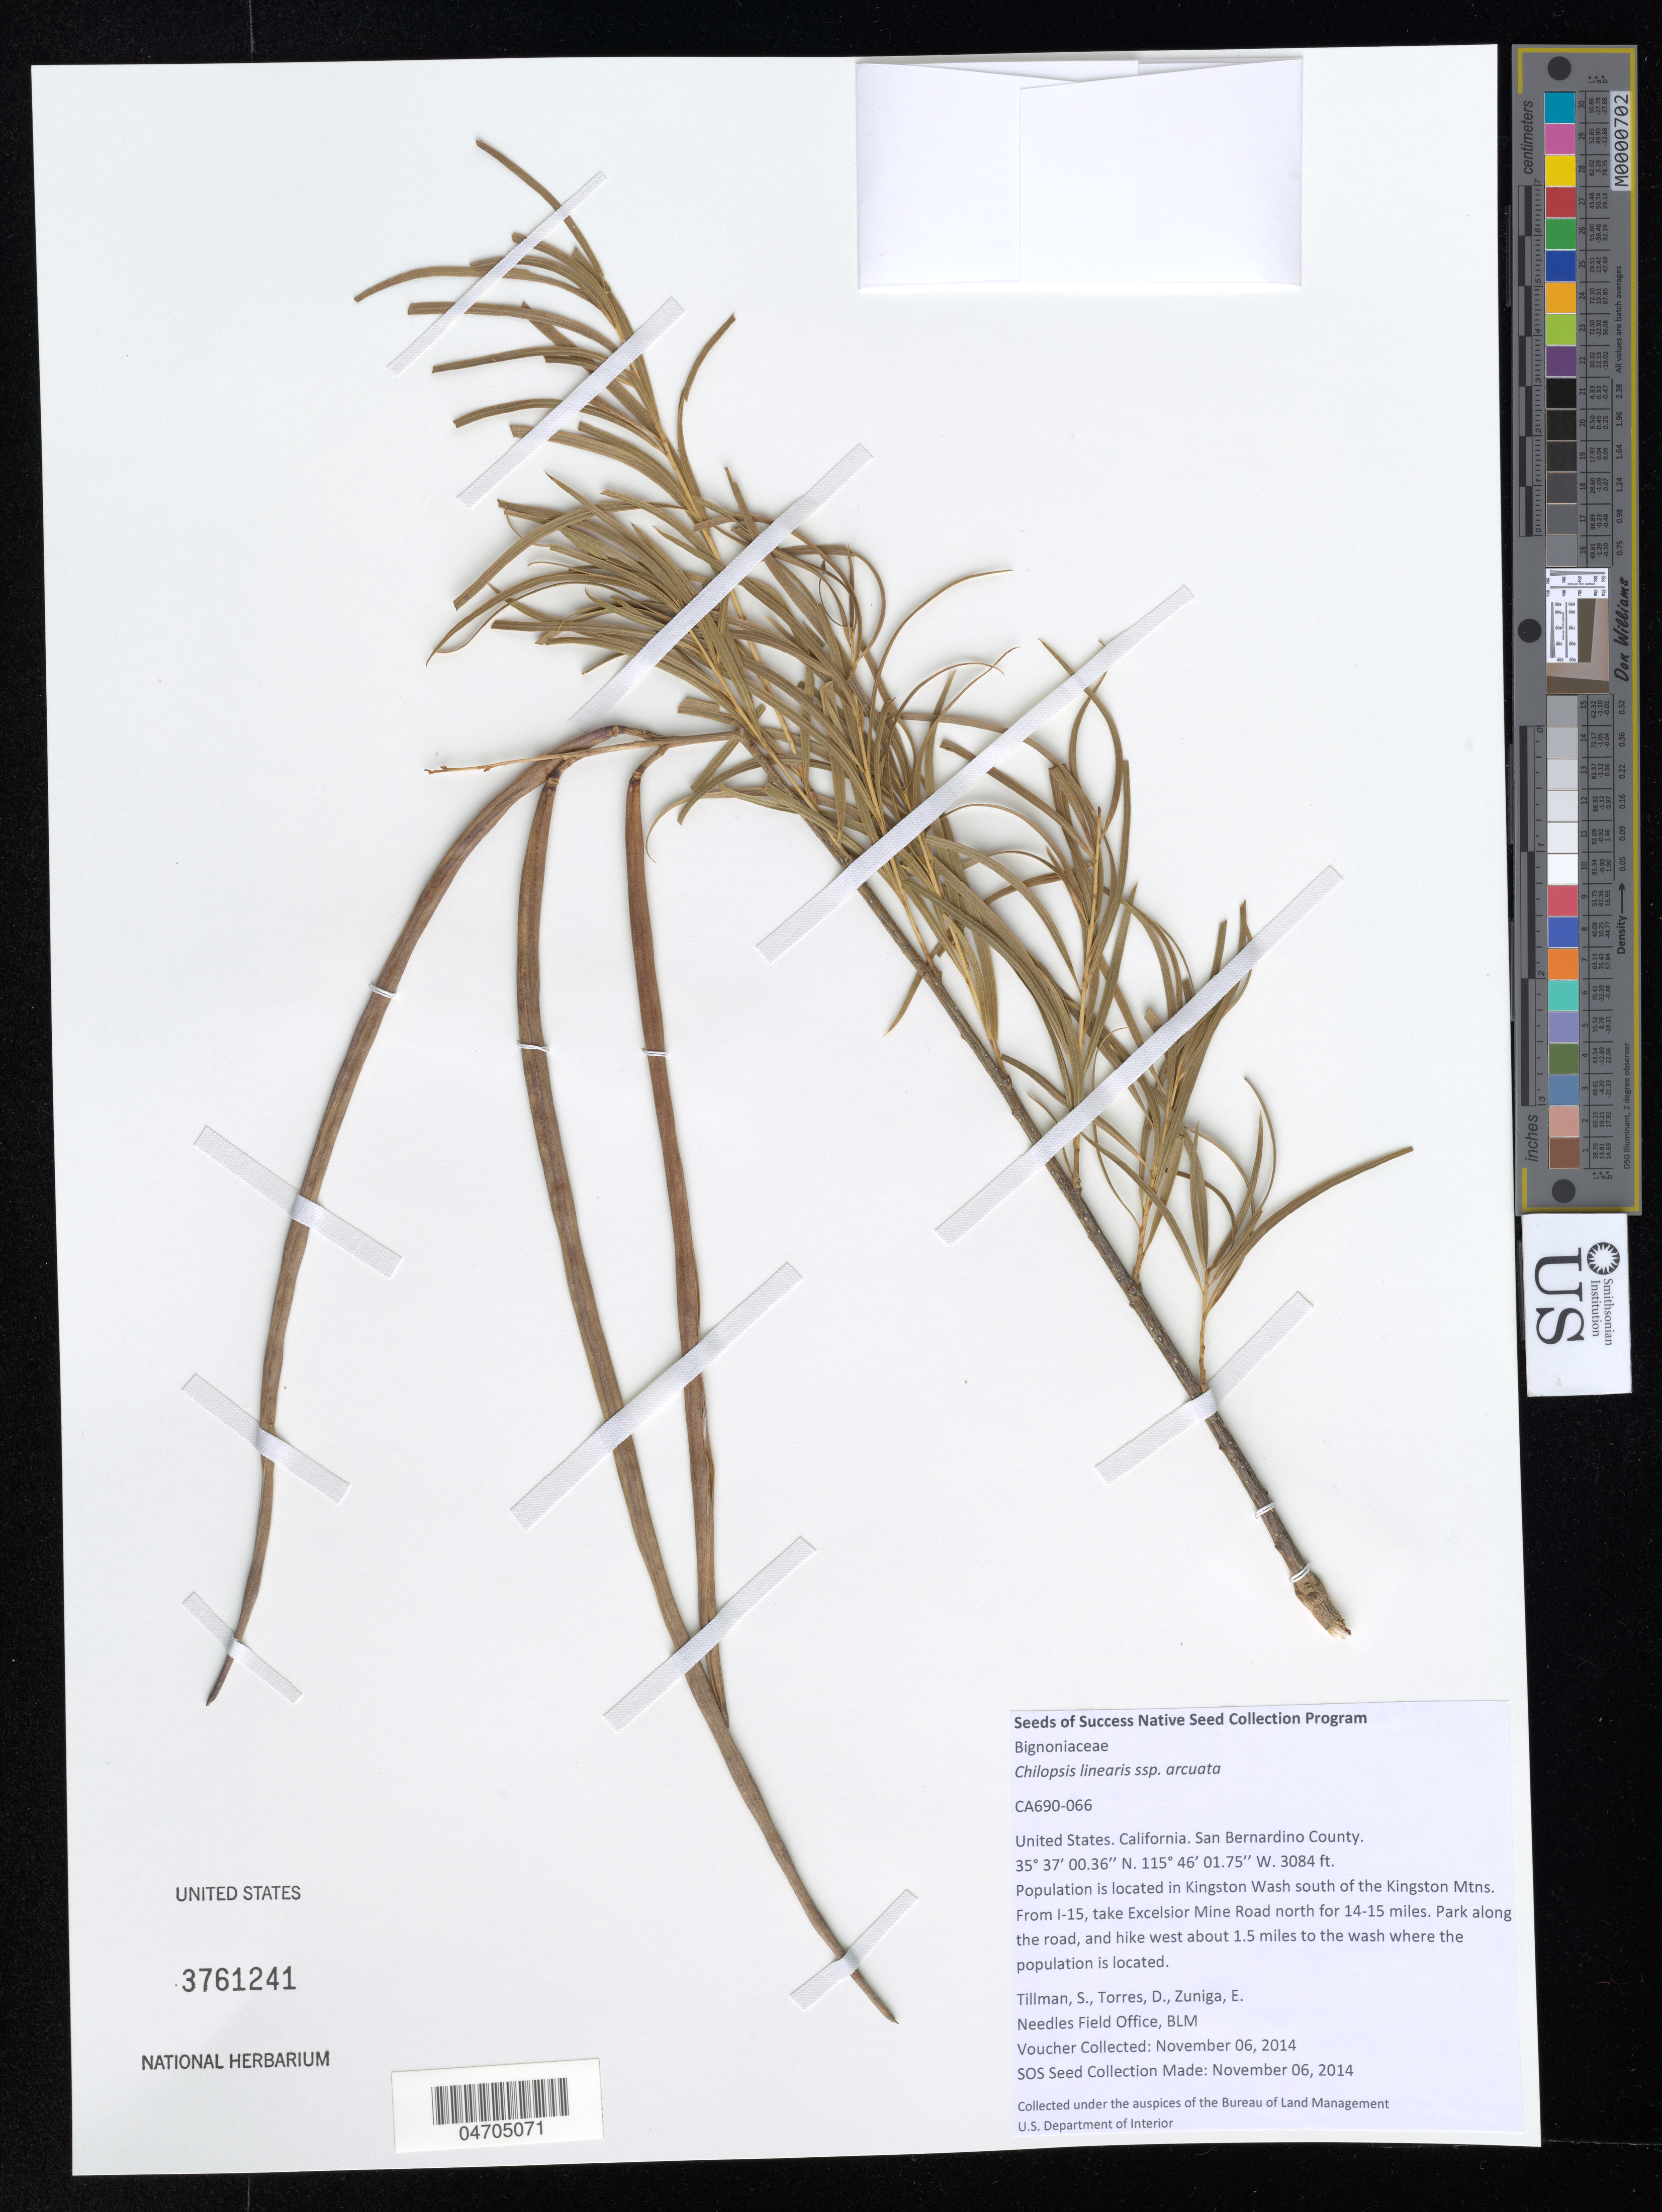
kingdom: Plantae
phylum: Tracheophyta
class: Magnoliopsida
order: Lamiales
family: Bignoniaceae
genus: Chilopsis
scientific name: Chilopsis linearis subsp. arcuata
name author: (Fosberg) Henrickson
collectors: S. Tillman, D. Torres & E. Zuniga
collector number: CA690-066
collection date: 2014-11-06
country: United States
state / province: California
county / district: San Bernardino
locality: San Bernardino County. Population is located in Kingston Wash shout of the Kingston Mtns. From I-15, take Excelsior Mine Road north for 14-15 miles. Park along the road, and hike west about 1.5 miles to the wash where the population is located.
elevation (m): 940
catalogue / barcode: US 3761241